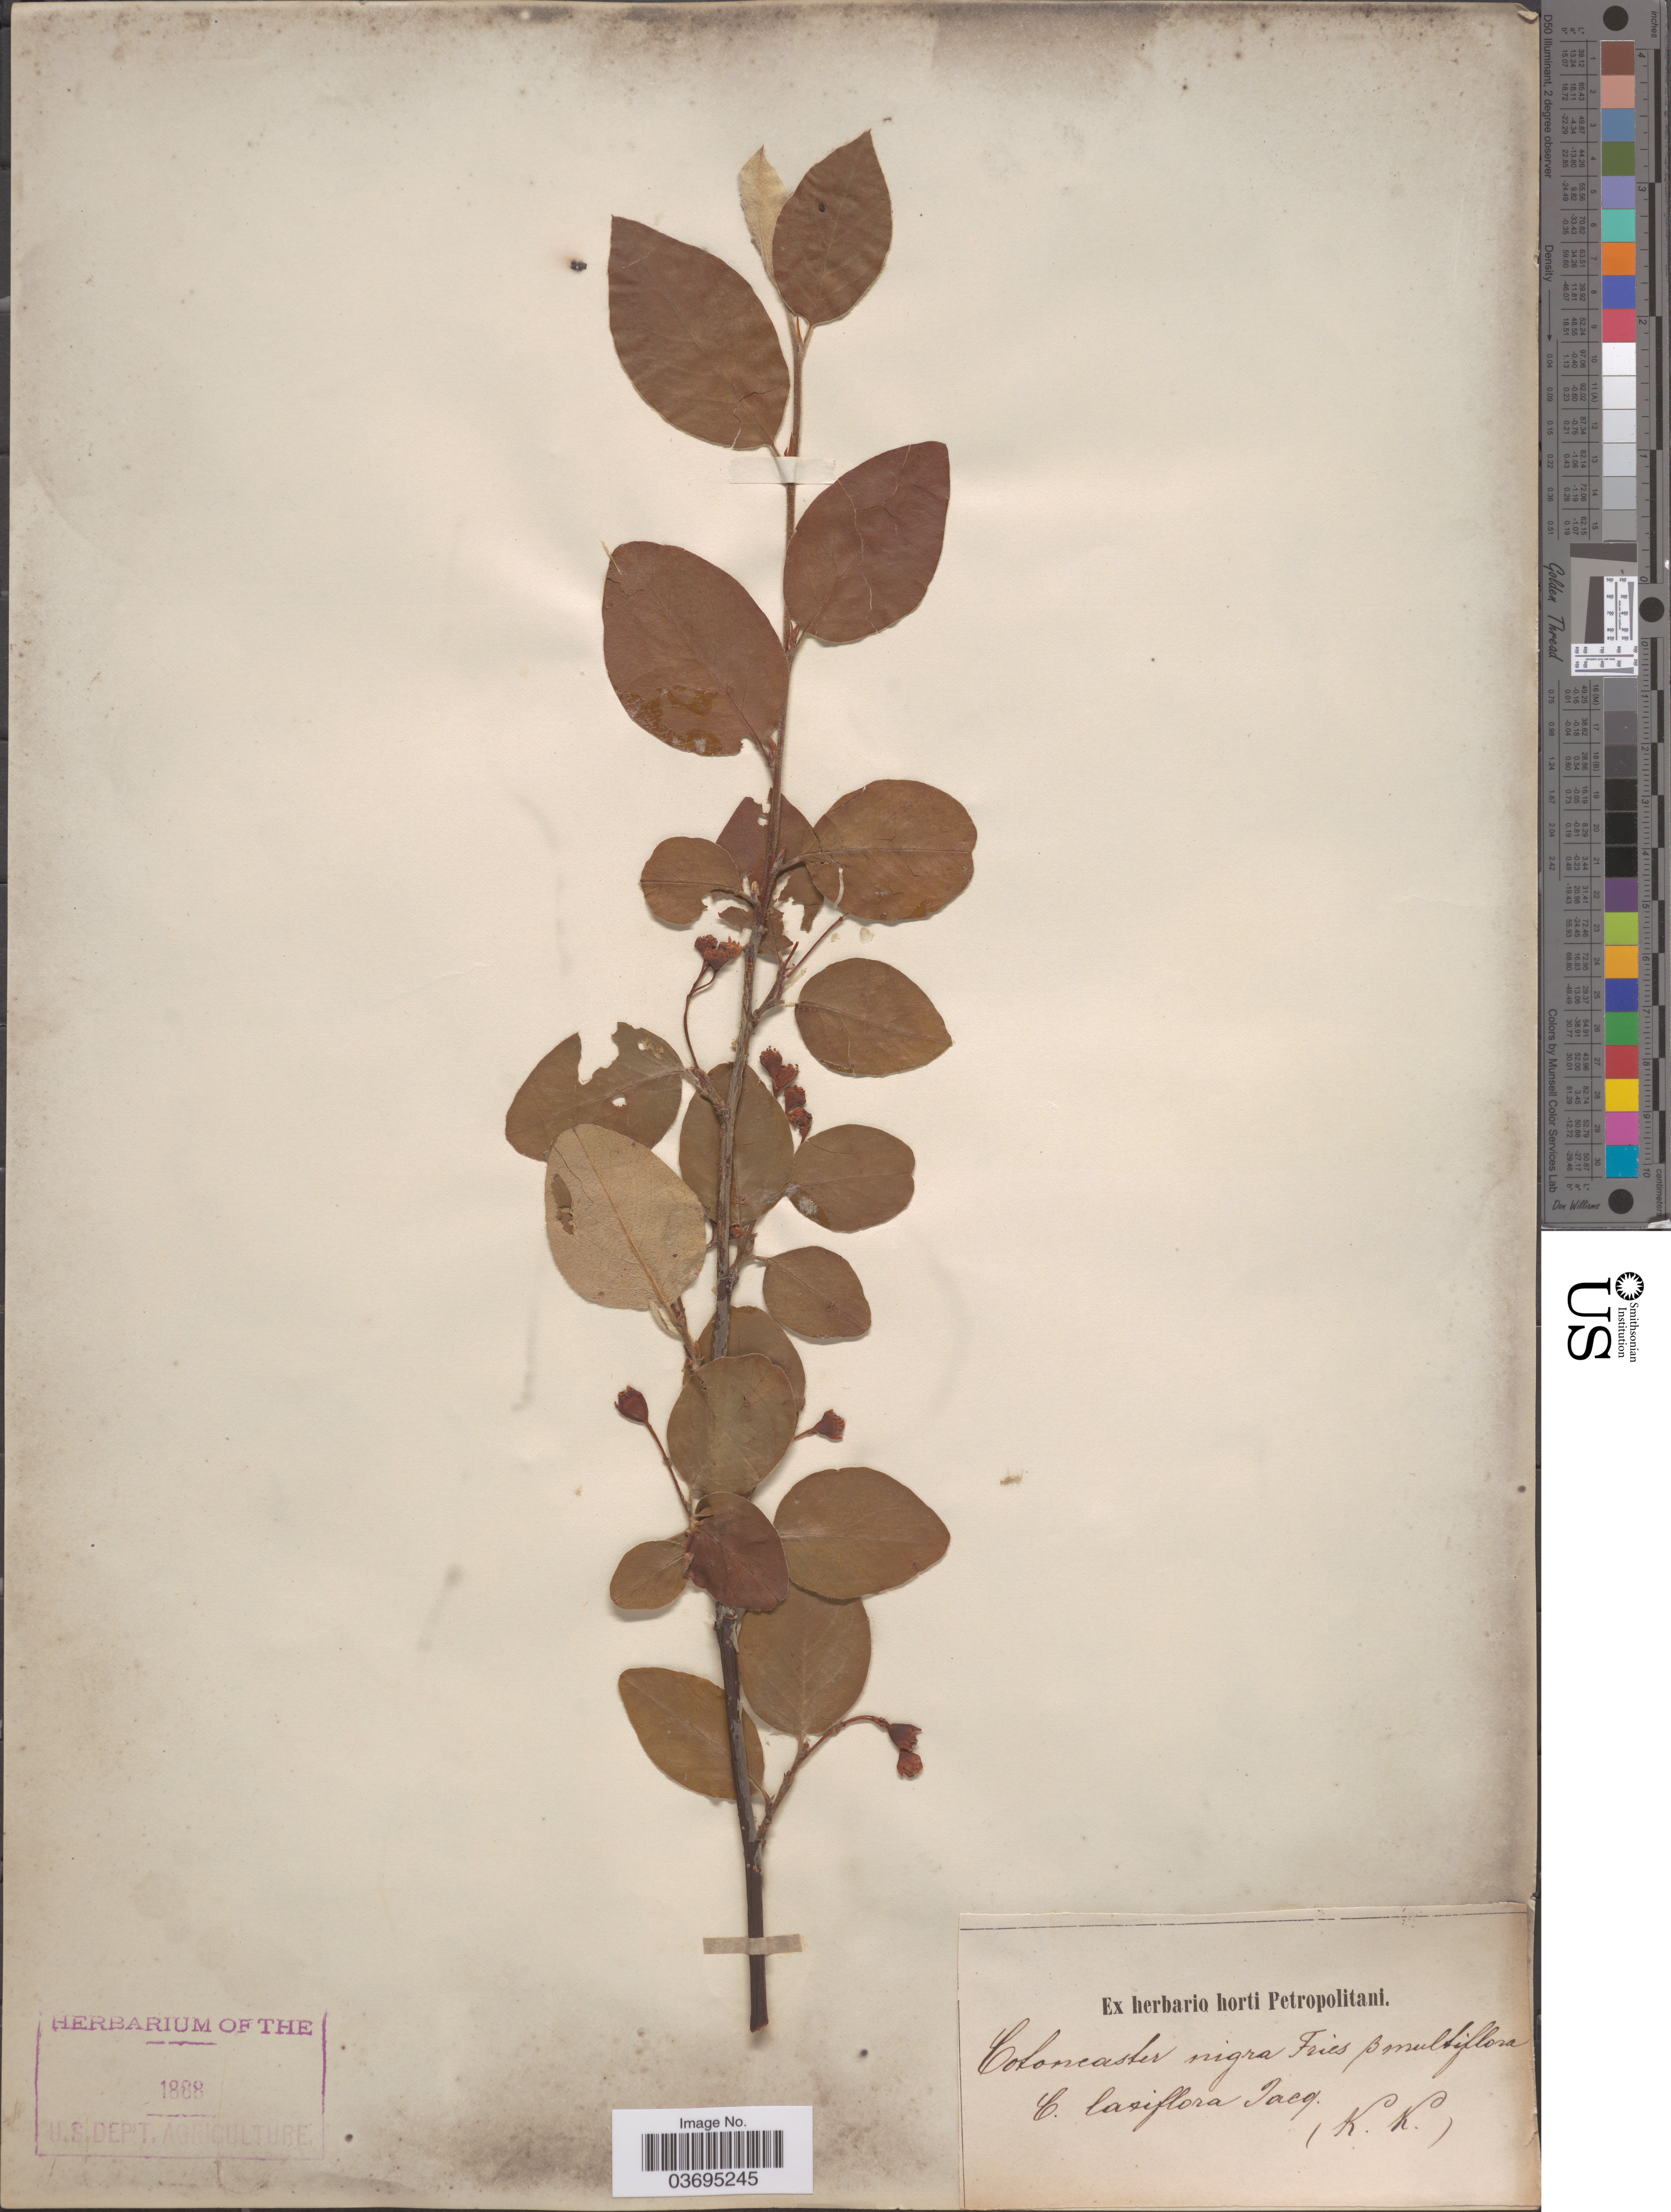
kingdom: Plantae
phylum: Tracheophyta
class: Magnoliopsida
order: Rosales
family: Rosaceae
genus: Cotoneaster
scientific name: Cotoneaster nigrus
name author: Wahlb.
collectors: ex Horto Bot. Petropolitano